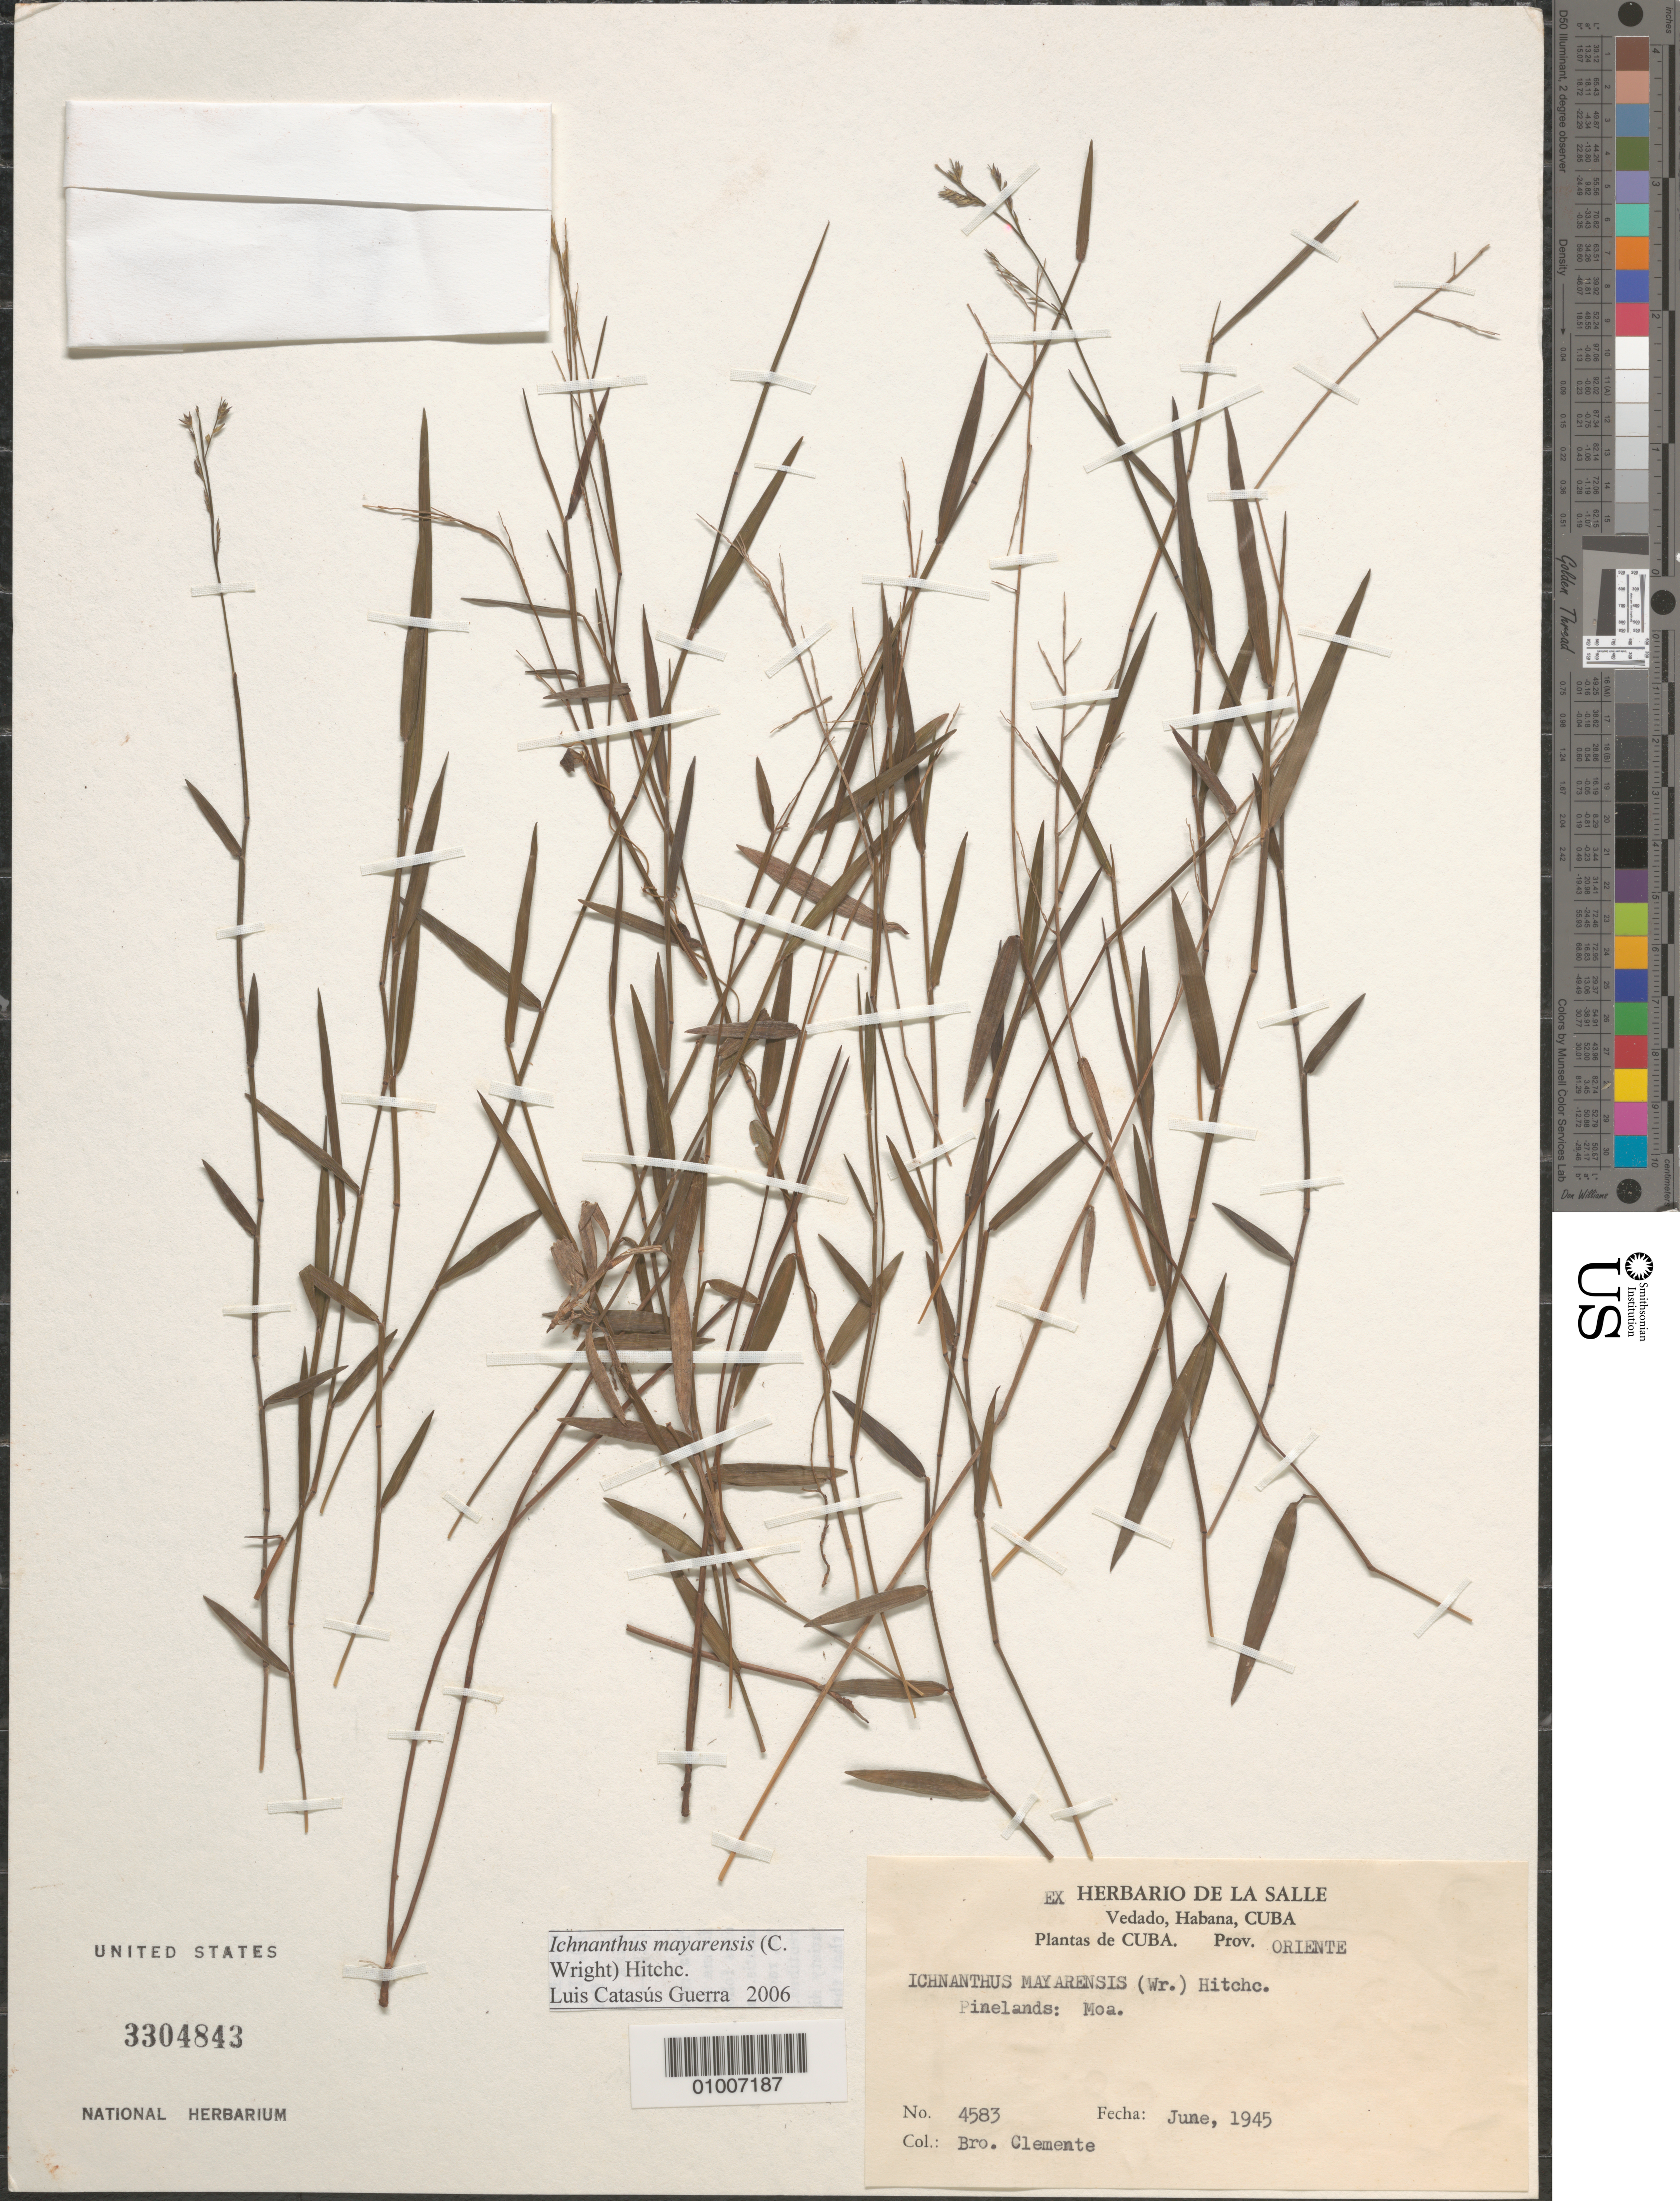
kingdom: Plantae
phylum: Tracheophyta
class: Liliopsida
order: Poales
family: Poaceae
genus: Ichnanthus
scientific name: Ichnanthus mayarensis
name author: (C. Wright) Hitchc.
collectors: Bro. Clemente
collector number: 4583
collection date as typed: Jun 1945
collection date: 1945-06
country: Cuba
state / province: Holguín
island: Cuba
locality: Moa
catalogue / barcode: US 3304843